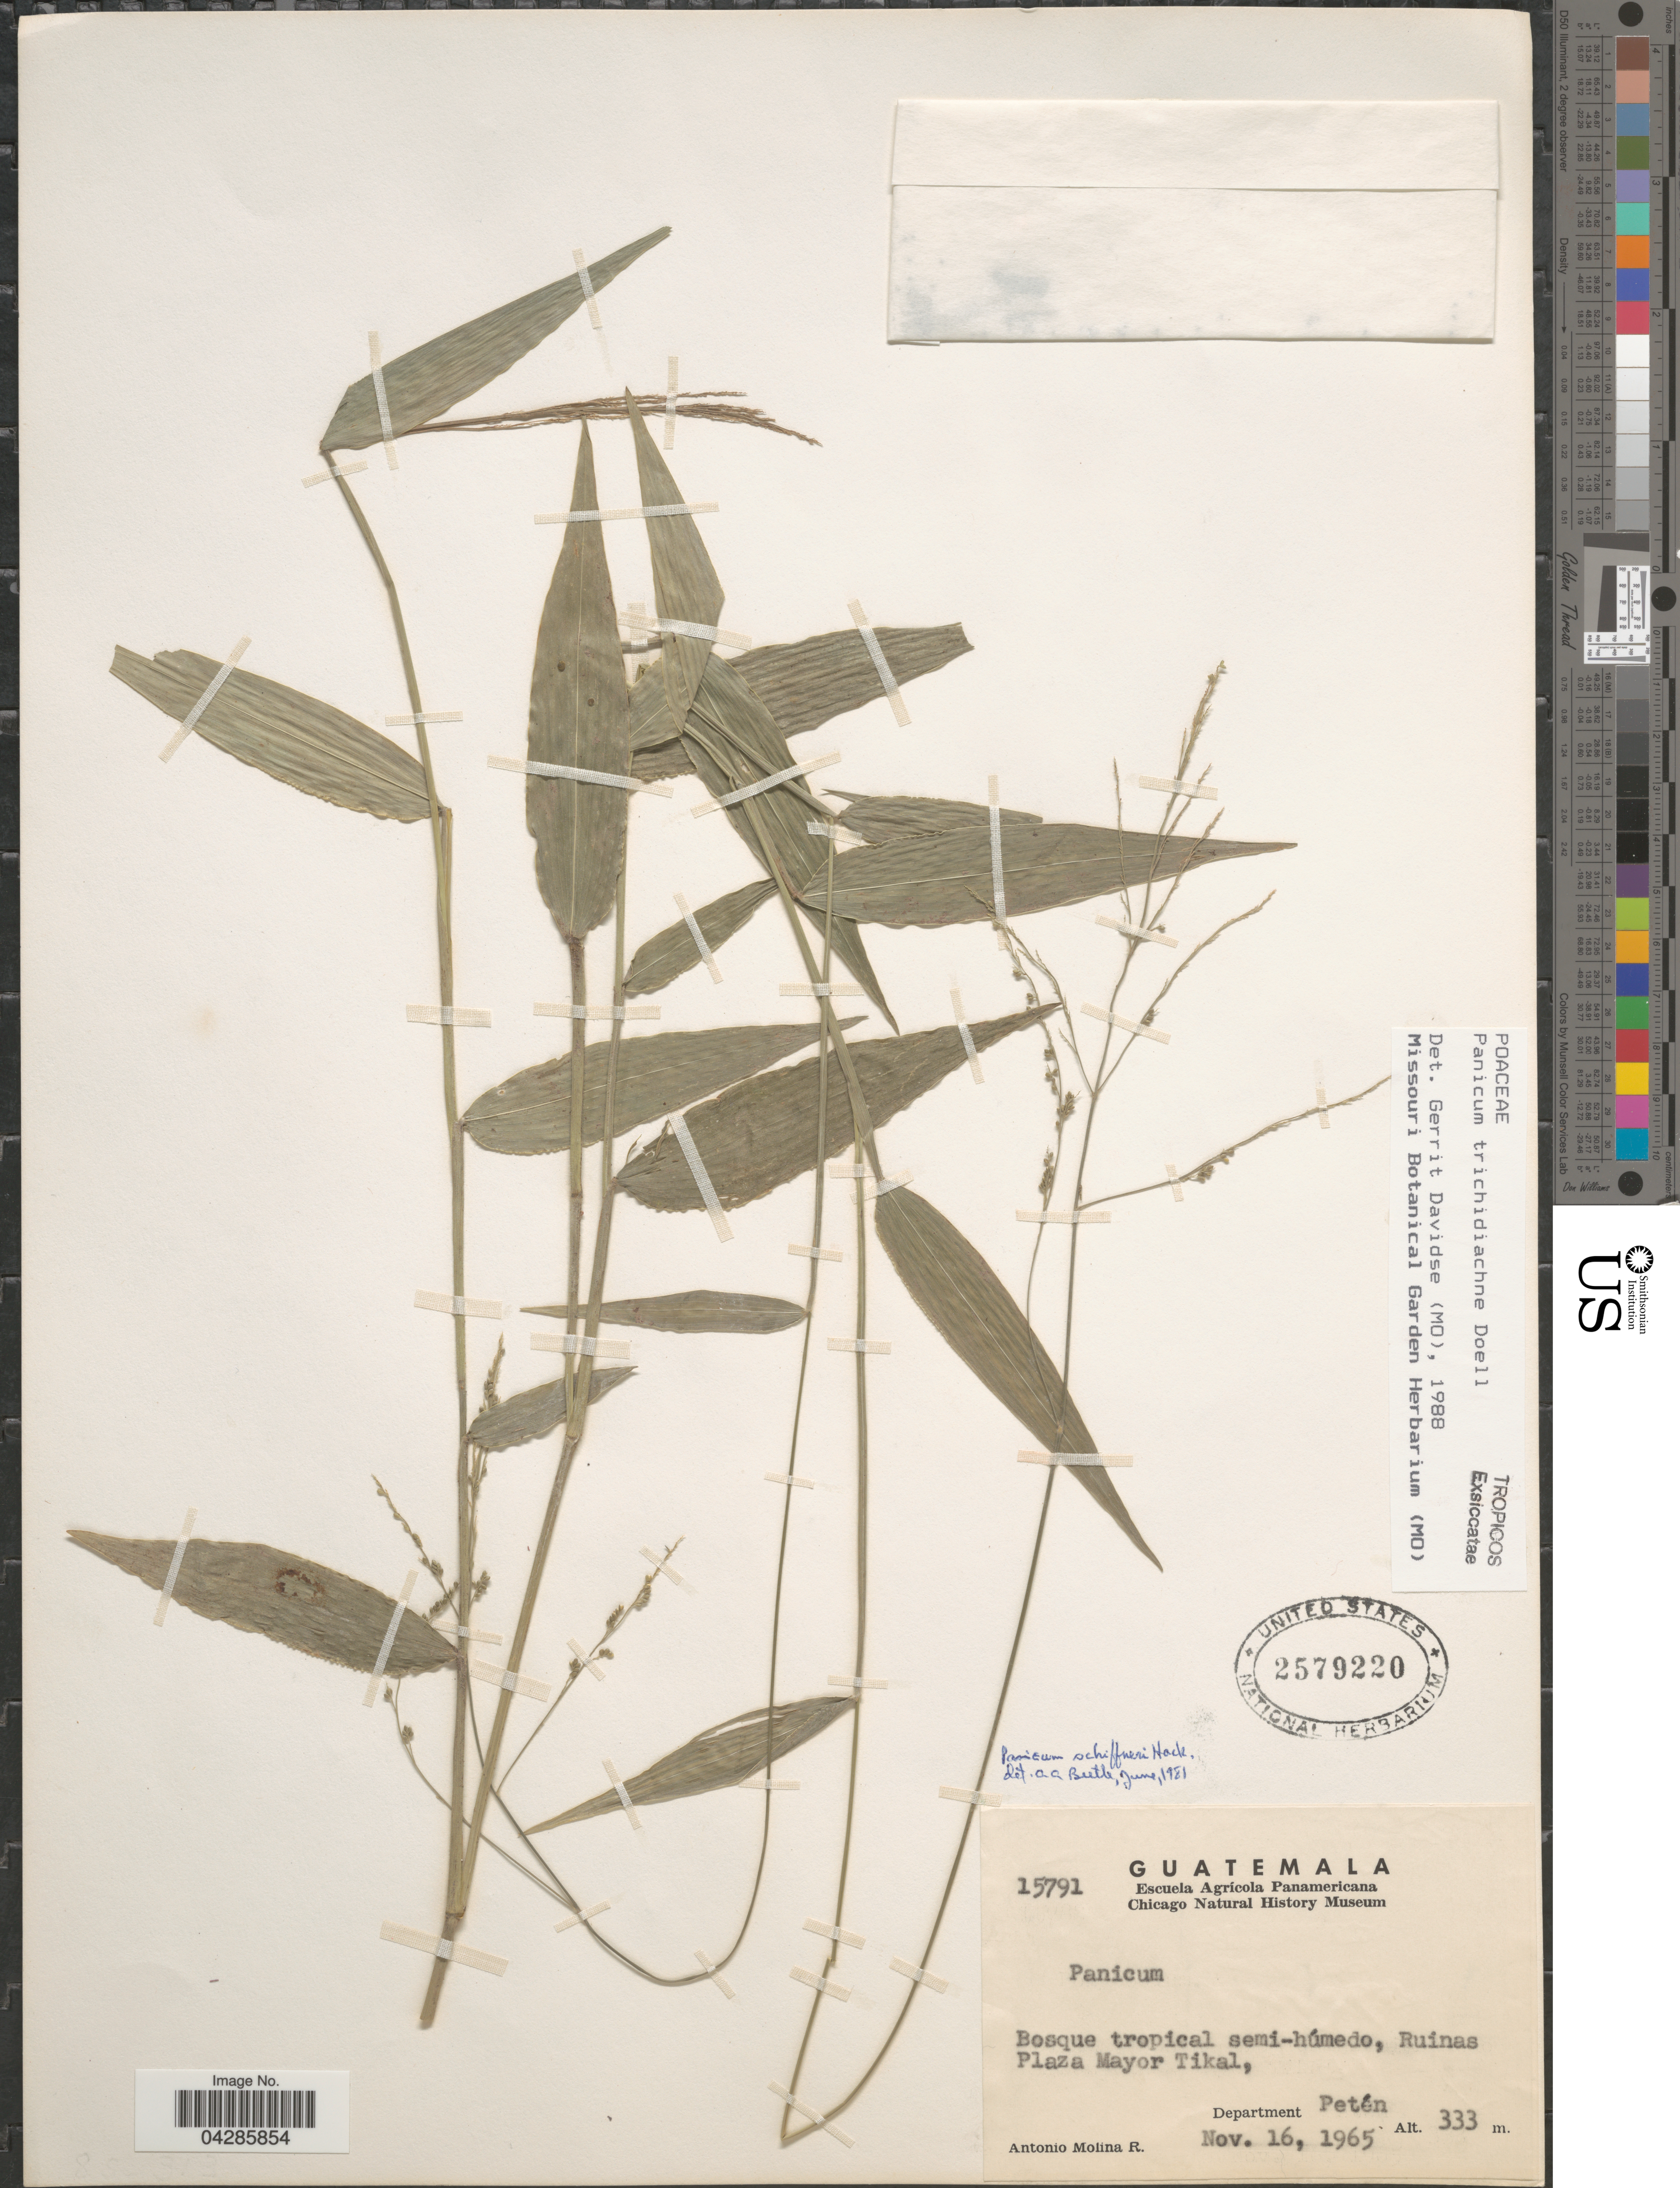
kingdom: Plantae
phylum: Tracheophyta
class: Liliopsida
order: Poales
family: Poaceae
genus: Morronea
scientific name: Morronea trichidiachnis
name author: (Döll) Zuloaga & Scataglini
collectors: A. Molina R.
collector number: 15791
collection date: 1965-11-16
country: Guatemala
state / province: El Peten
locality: Bosque tropical semi-húmedo, Ruinas Plaza Mayor Tikal, Department Petén.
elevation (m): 333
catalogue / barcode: US 2579220